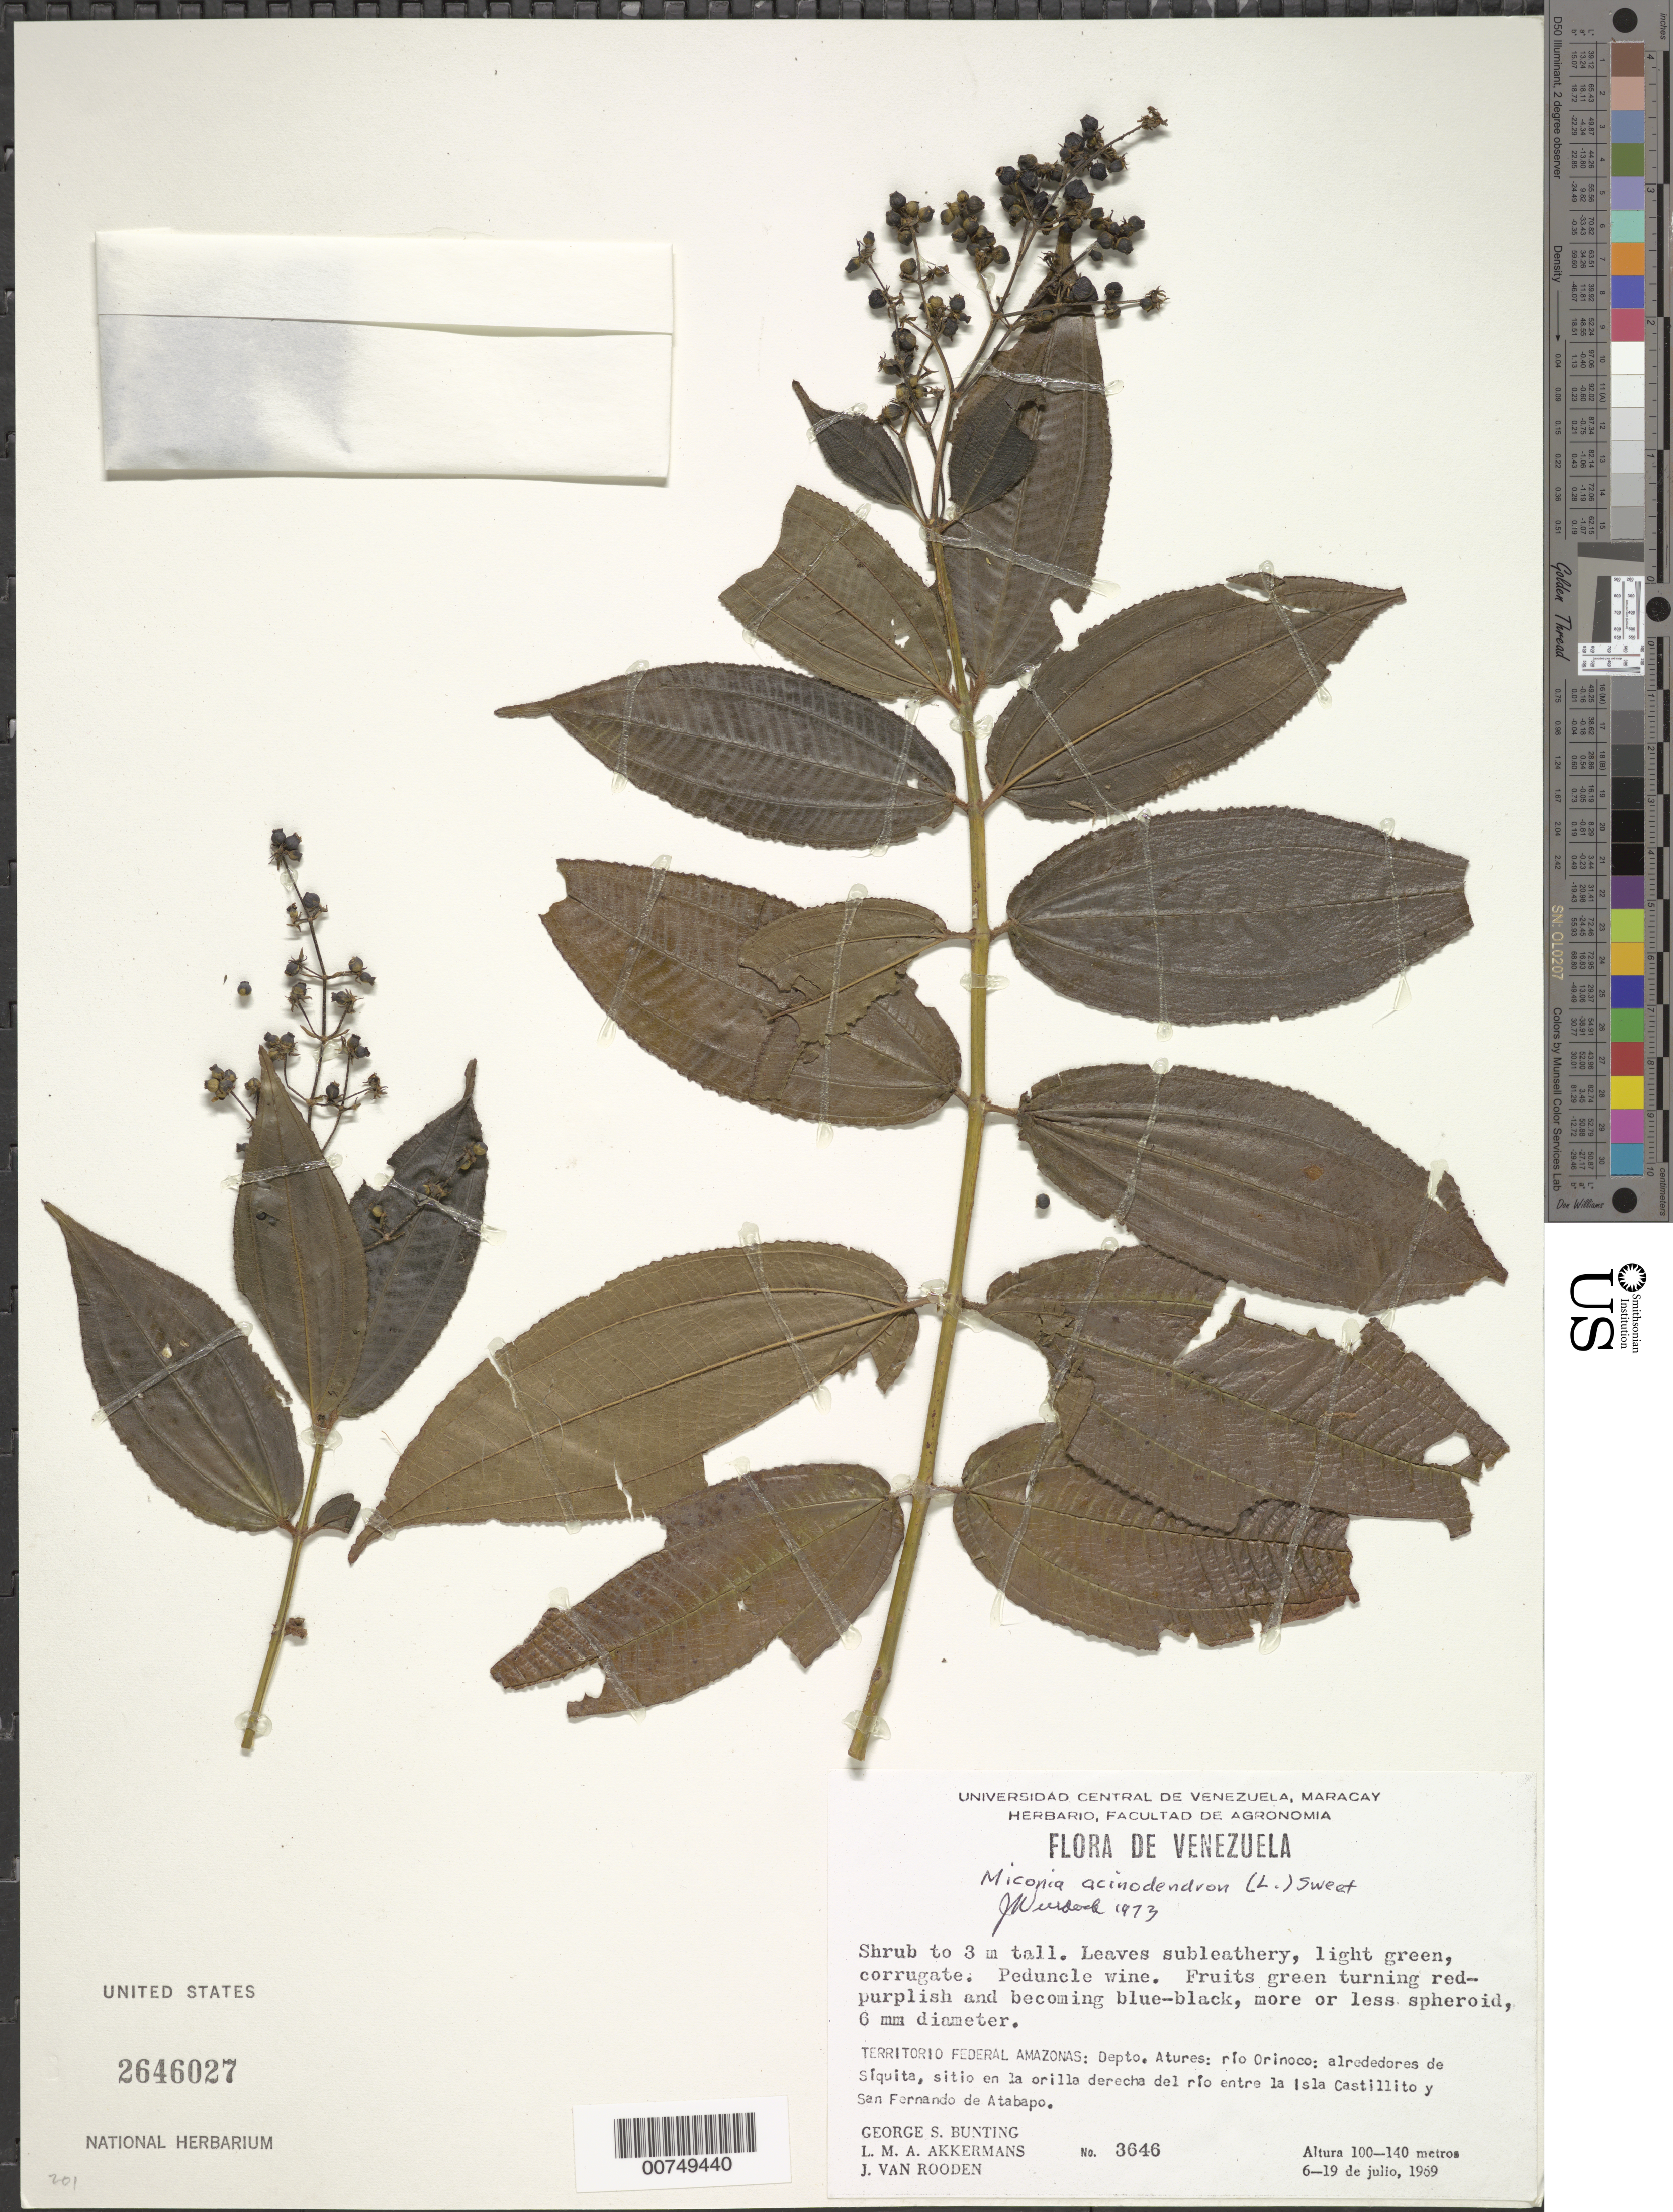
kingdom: Plantae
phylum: Tracheophyta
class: Magnoliopsida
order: Myrtales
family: Melastomataceae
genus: Miconia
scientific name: Miconia acinodendron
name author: (L.) Sweet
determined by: Wurdack, John J., (US), US (UNITED STATES)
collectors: G. S. Bunting, L. M. Akkermans & J. Van Rooden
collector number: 3646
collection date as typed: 6-Jul-69 to 19-Jul-69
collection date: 1969-07-06/1969-07-19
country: Venezuela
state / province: Amazonas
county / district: Atures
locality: Río Orinoco, Siquita, entre la Isla Castilloito y San Fernando de Atabapo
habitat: Orilla derecha del rio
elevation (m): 100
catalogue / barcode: US 2646027